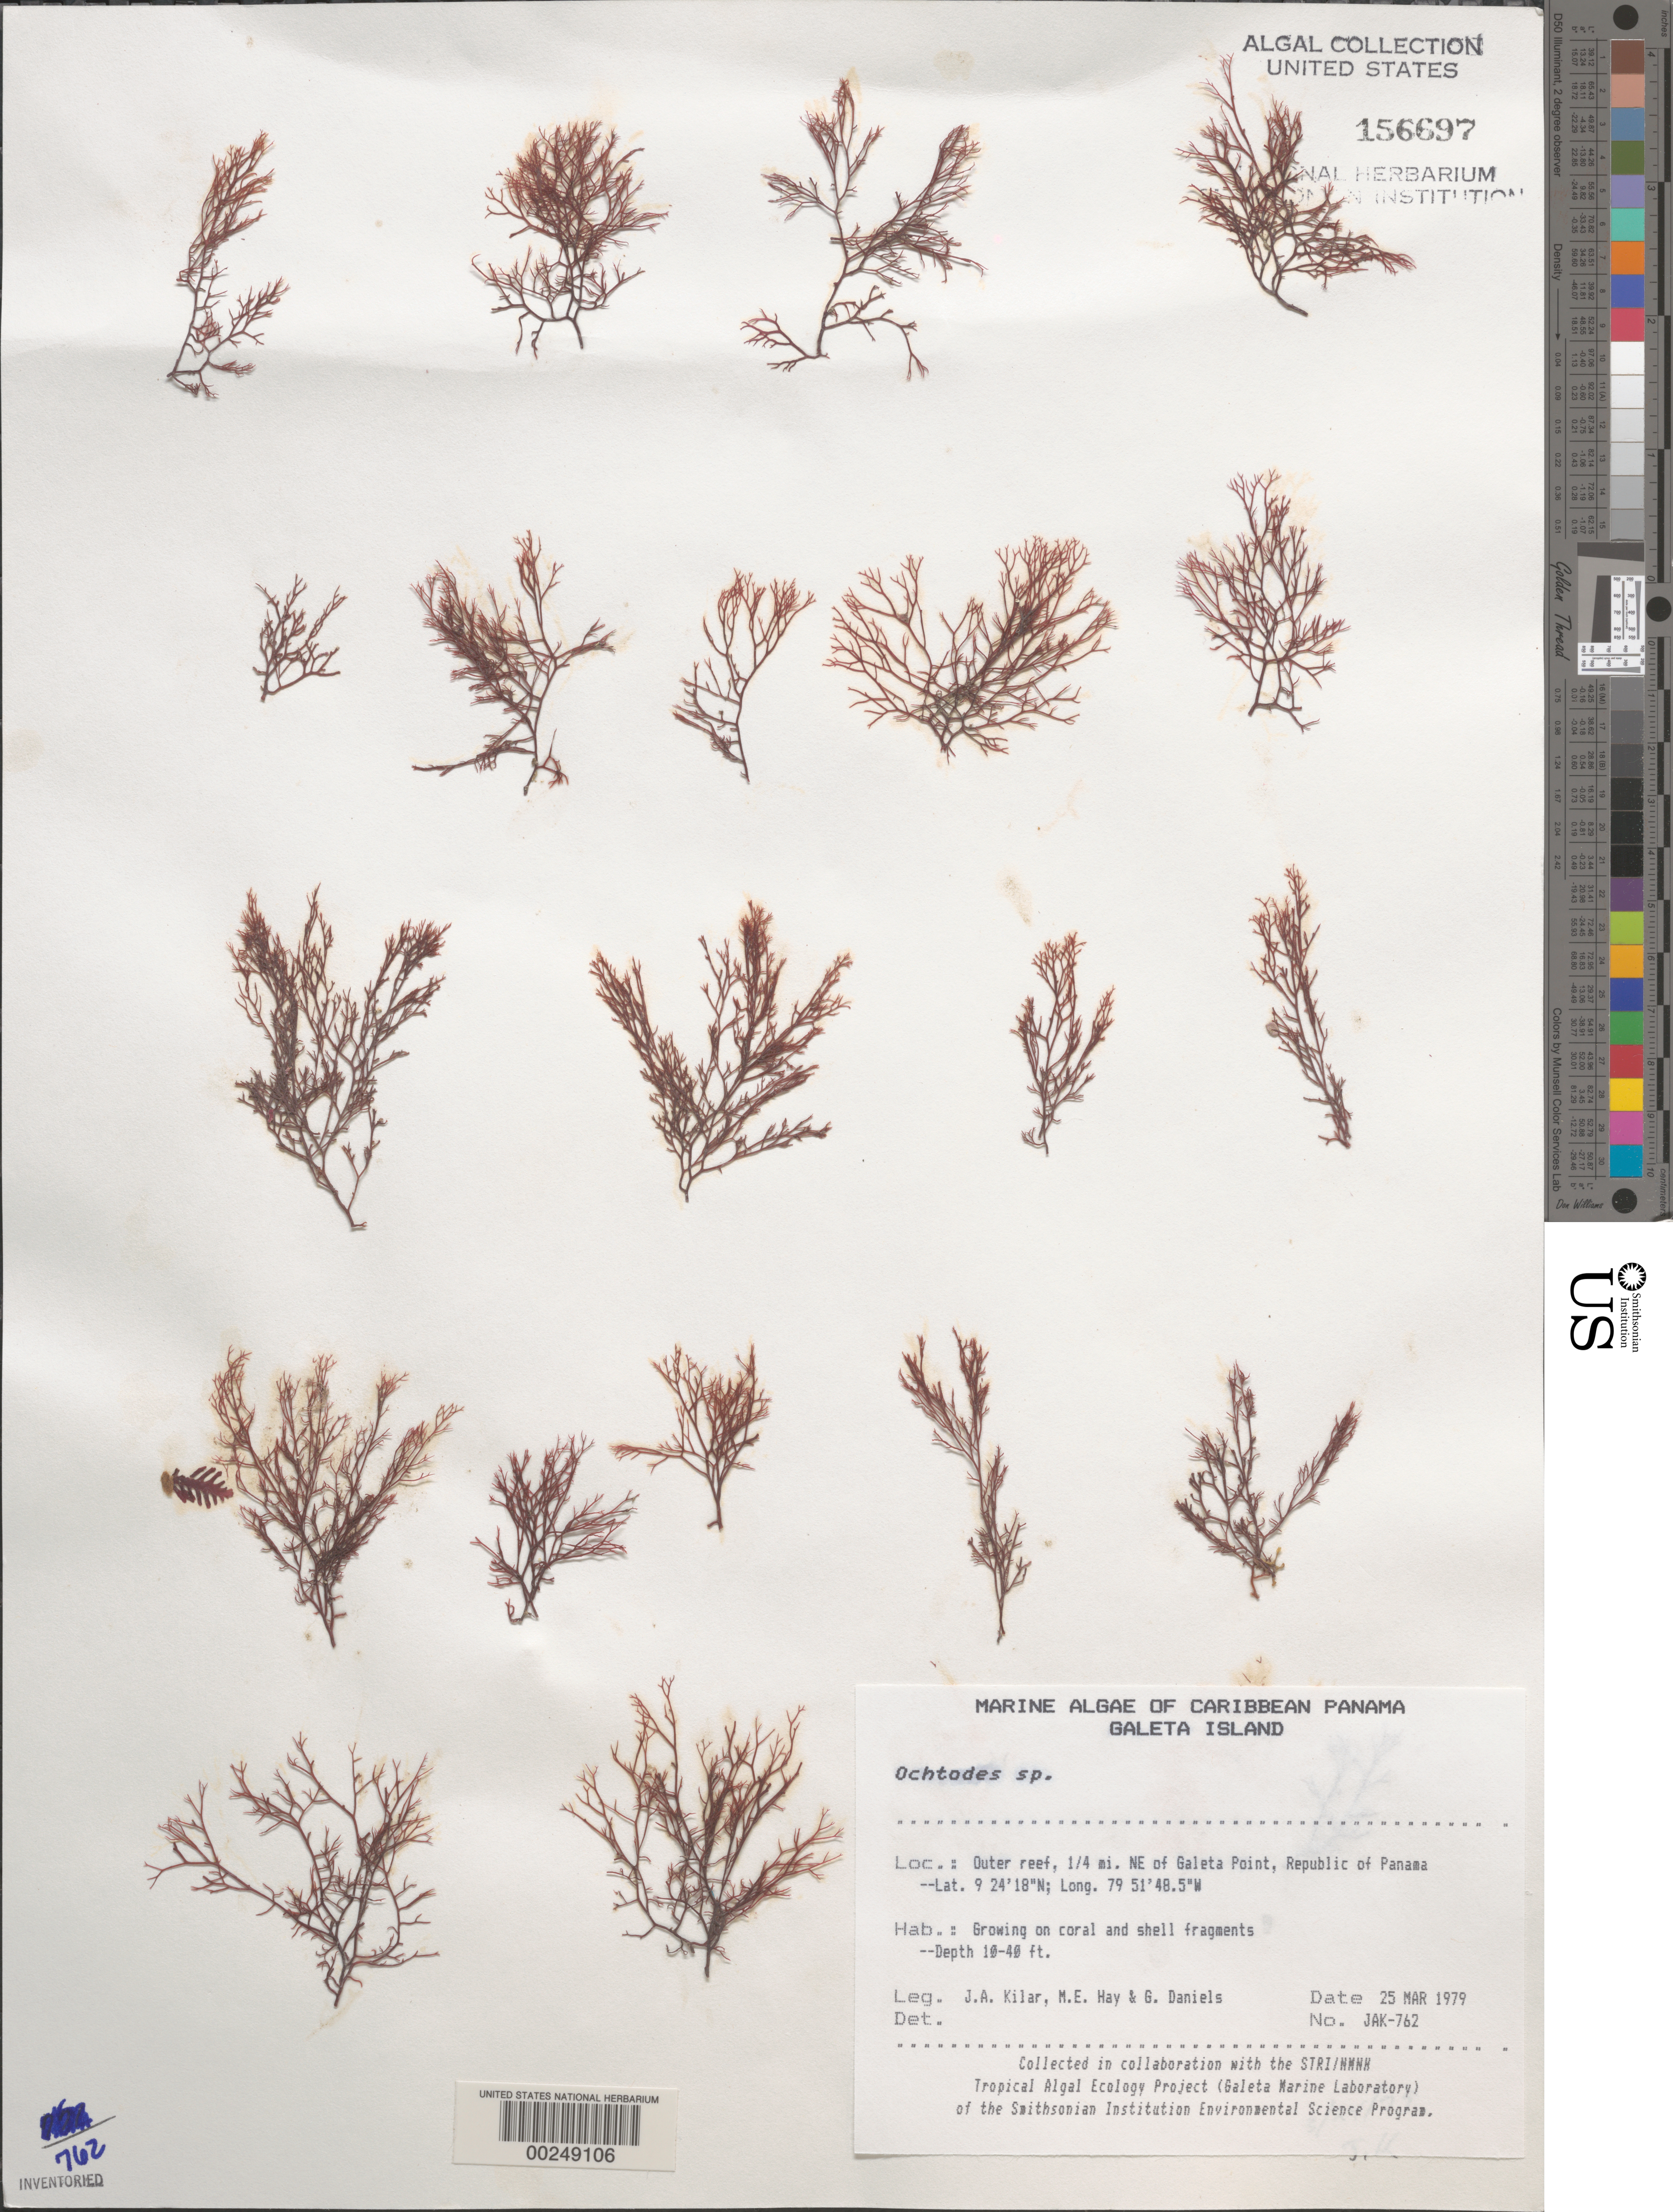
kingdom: Plantae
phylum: Rhodophyta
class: Florideophyceae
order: Gigartinales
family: Rhizophyllidaceae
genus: Ochtodes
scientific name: Ochtodes sp.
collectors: J. A. Kilar, M. E. Hay & G. S. Daniels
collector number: JAK-762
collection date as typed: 25 Mar 1979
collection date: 1979-03-25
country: Panama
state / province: Colón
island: Galeta Island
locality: Reef 1/4th mile northeast of Galeta Point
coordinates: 9 24'18"N, 79 51'48.5"W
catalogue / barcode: US 156697